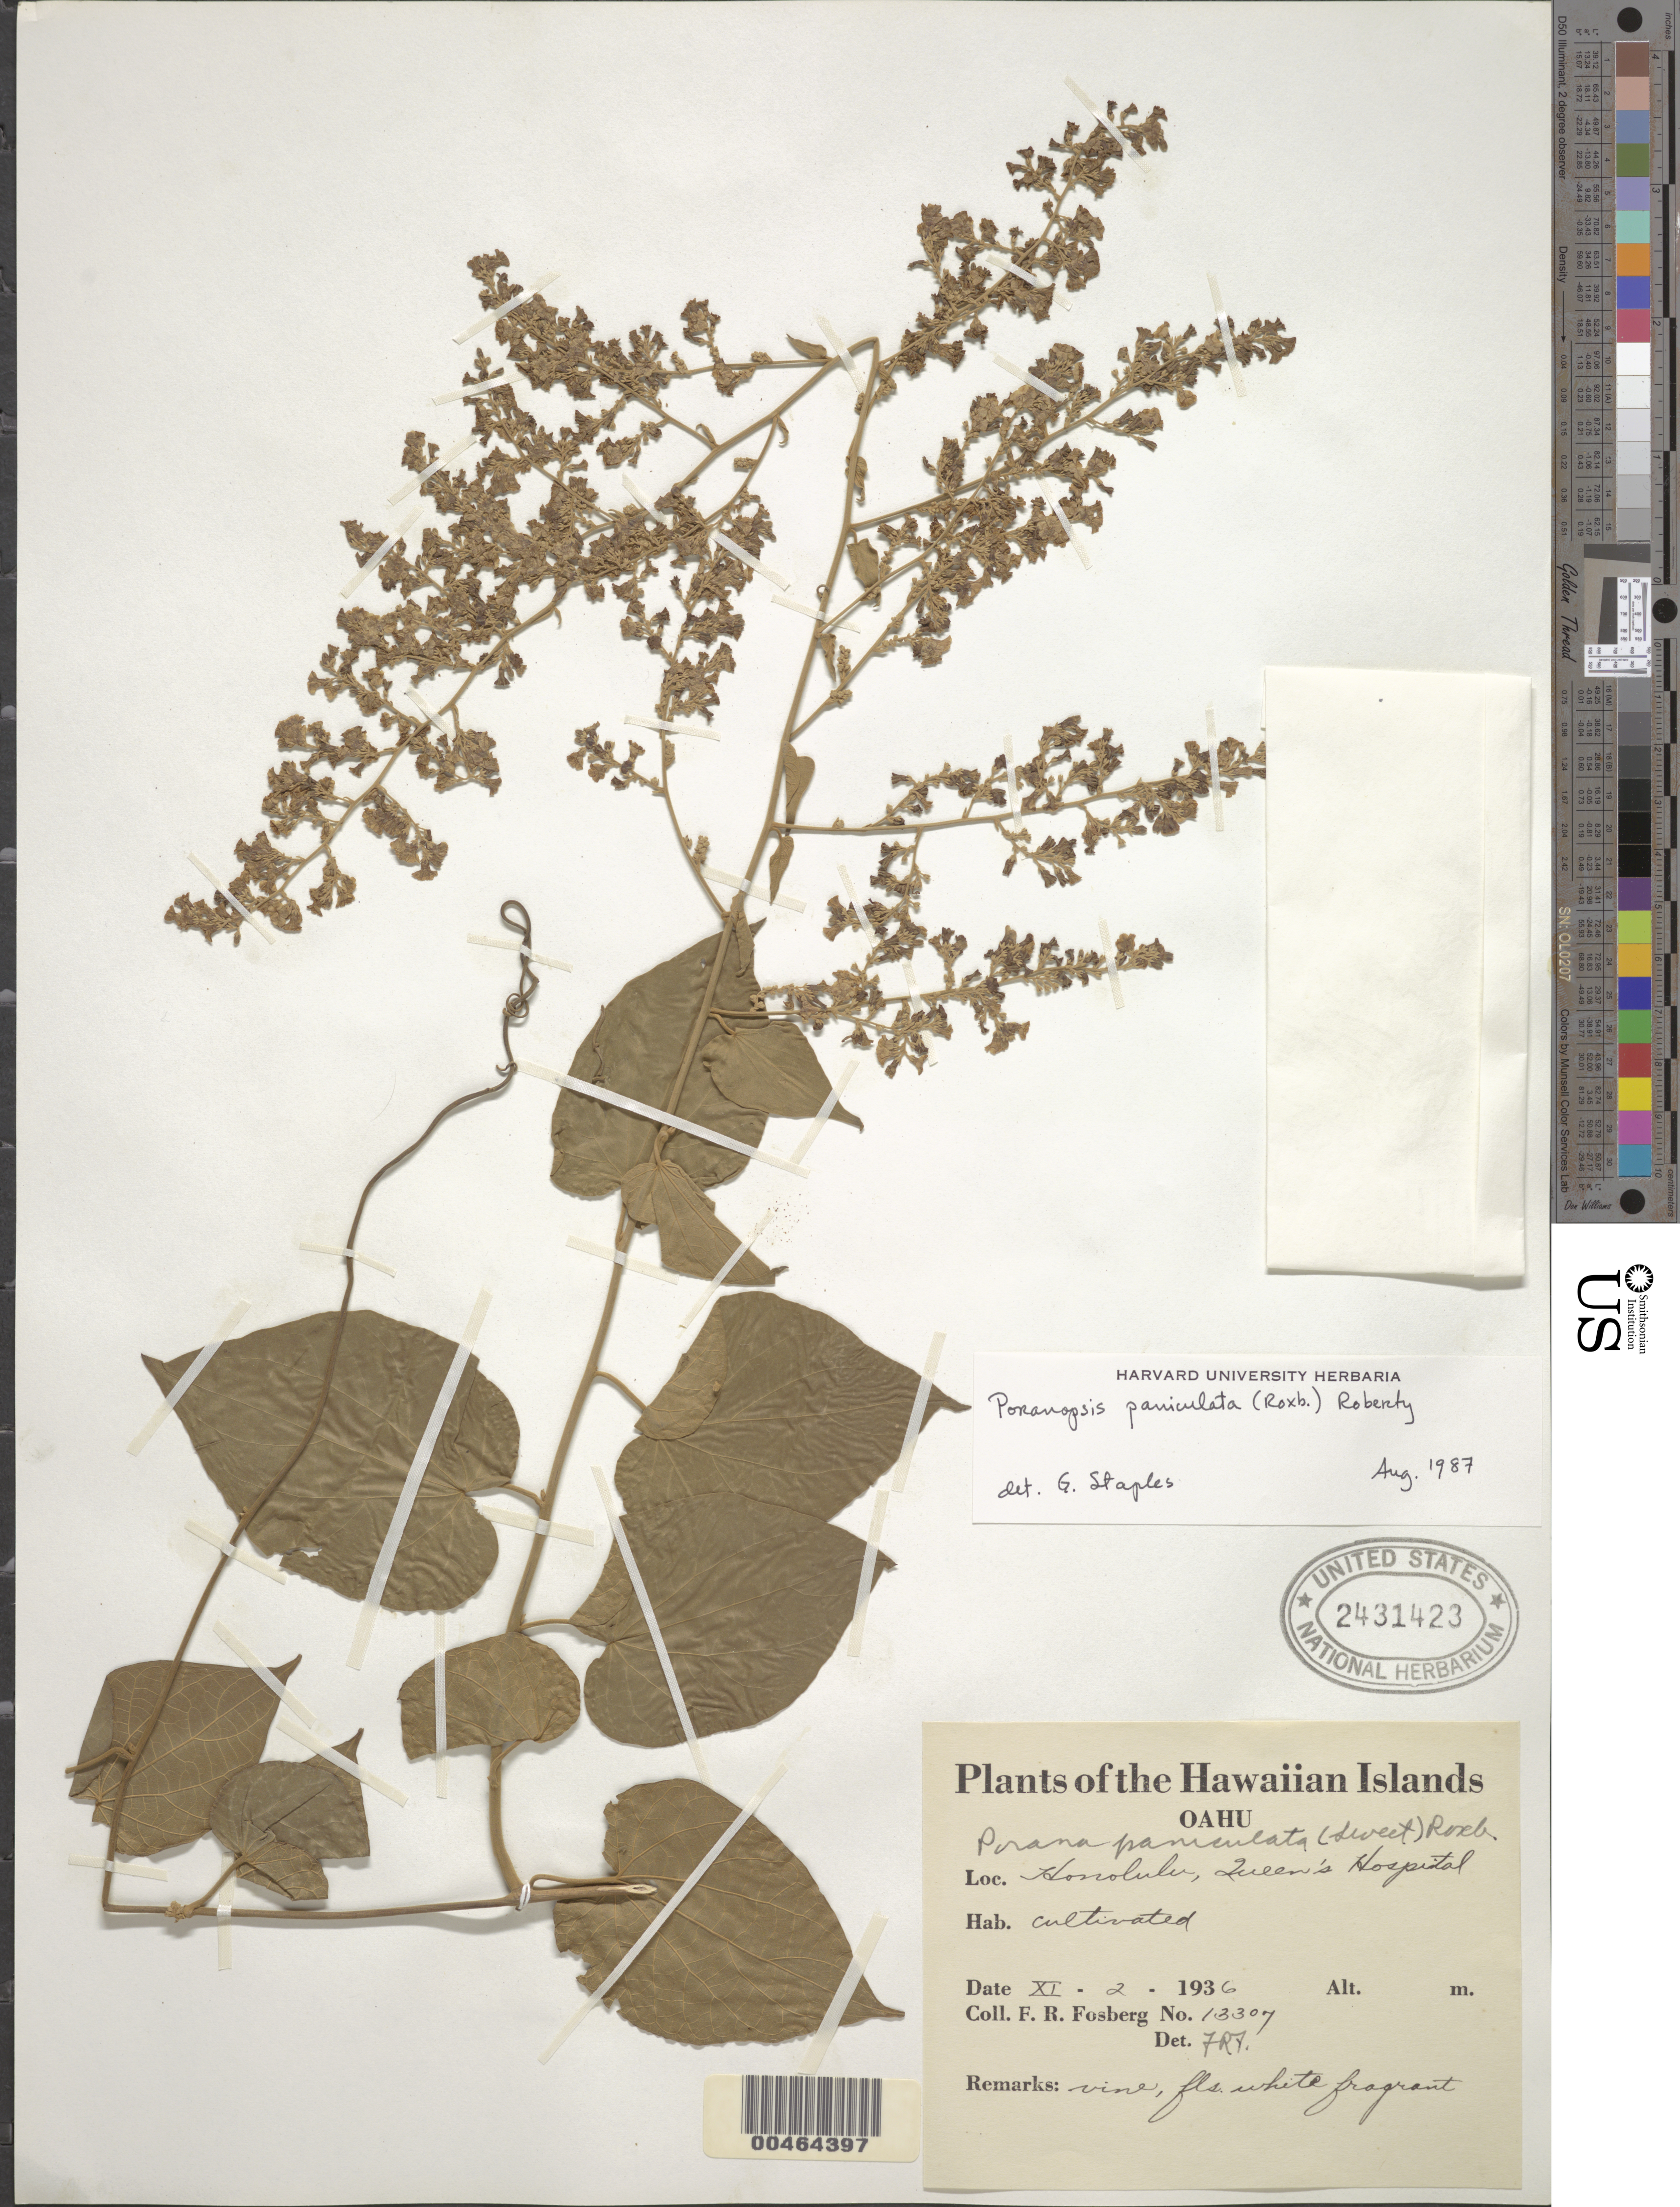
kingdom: Plantae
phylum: Tracheophyta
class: Magnoliopsida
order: Solanales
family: Convolvulaceae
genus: Poranopsis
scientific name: Poranopsis paniculata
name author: (Roxb.) Roberty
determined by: Staples, G. W.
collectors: F. R. Fosberg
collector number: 13307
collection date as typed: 2 Nov 1936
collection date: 1936-11-02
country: United States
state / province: Hawaii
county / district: Honolulu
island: Oahu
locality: Honolulu, Queen's Hospital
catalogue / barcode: US 2431423